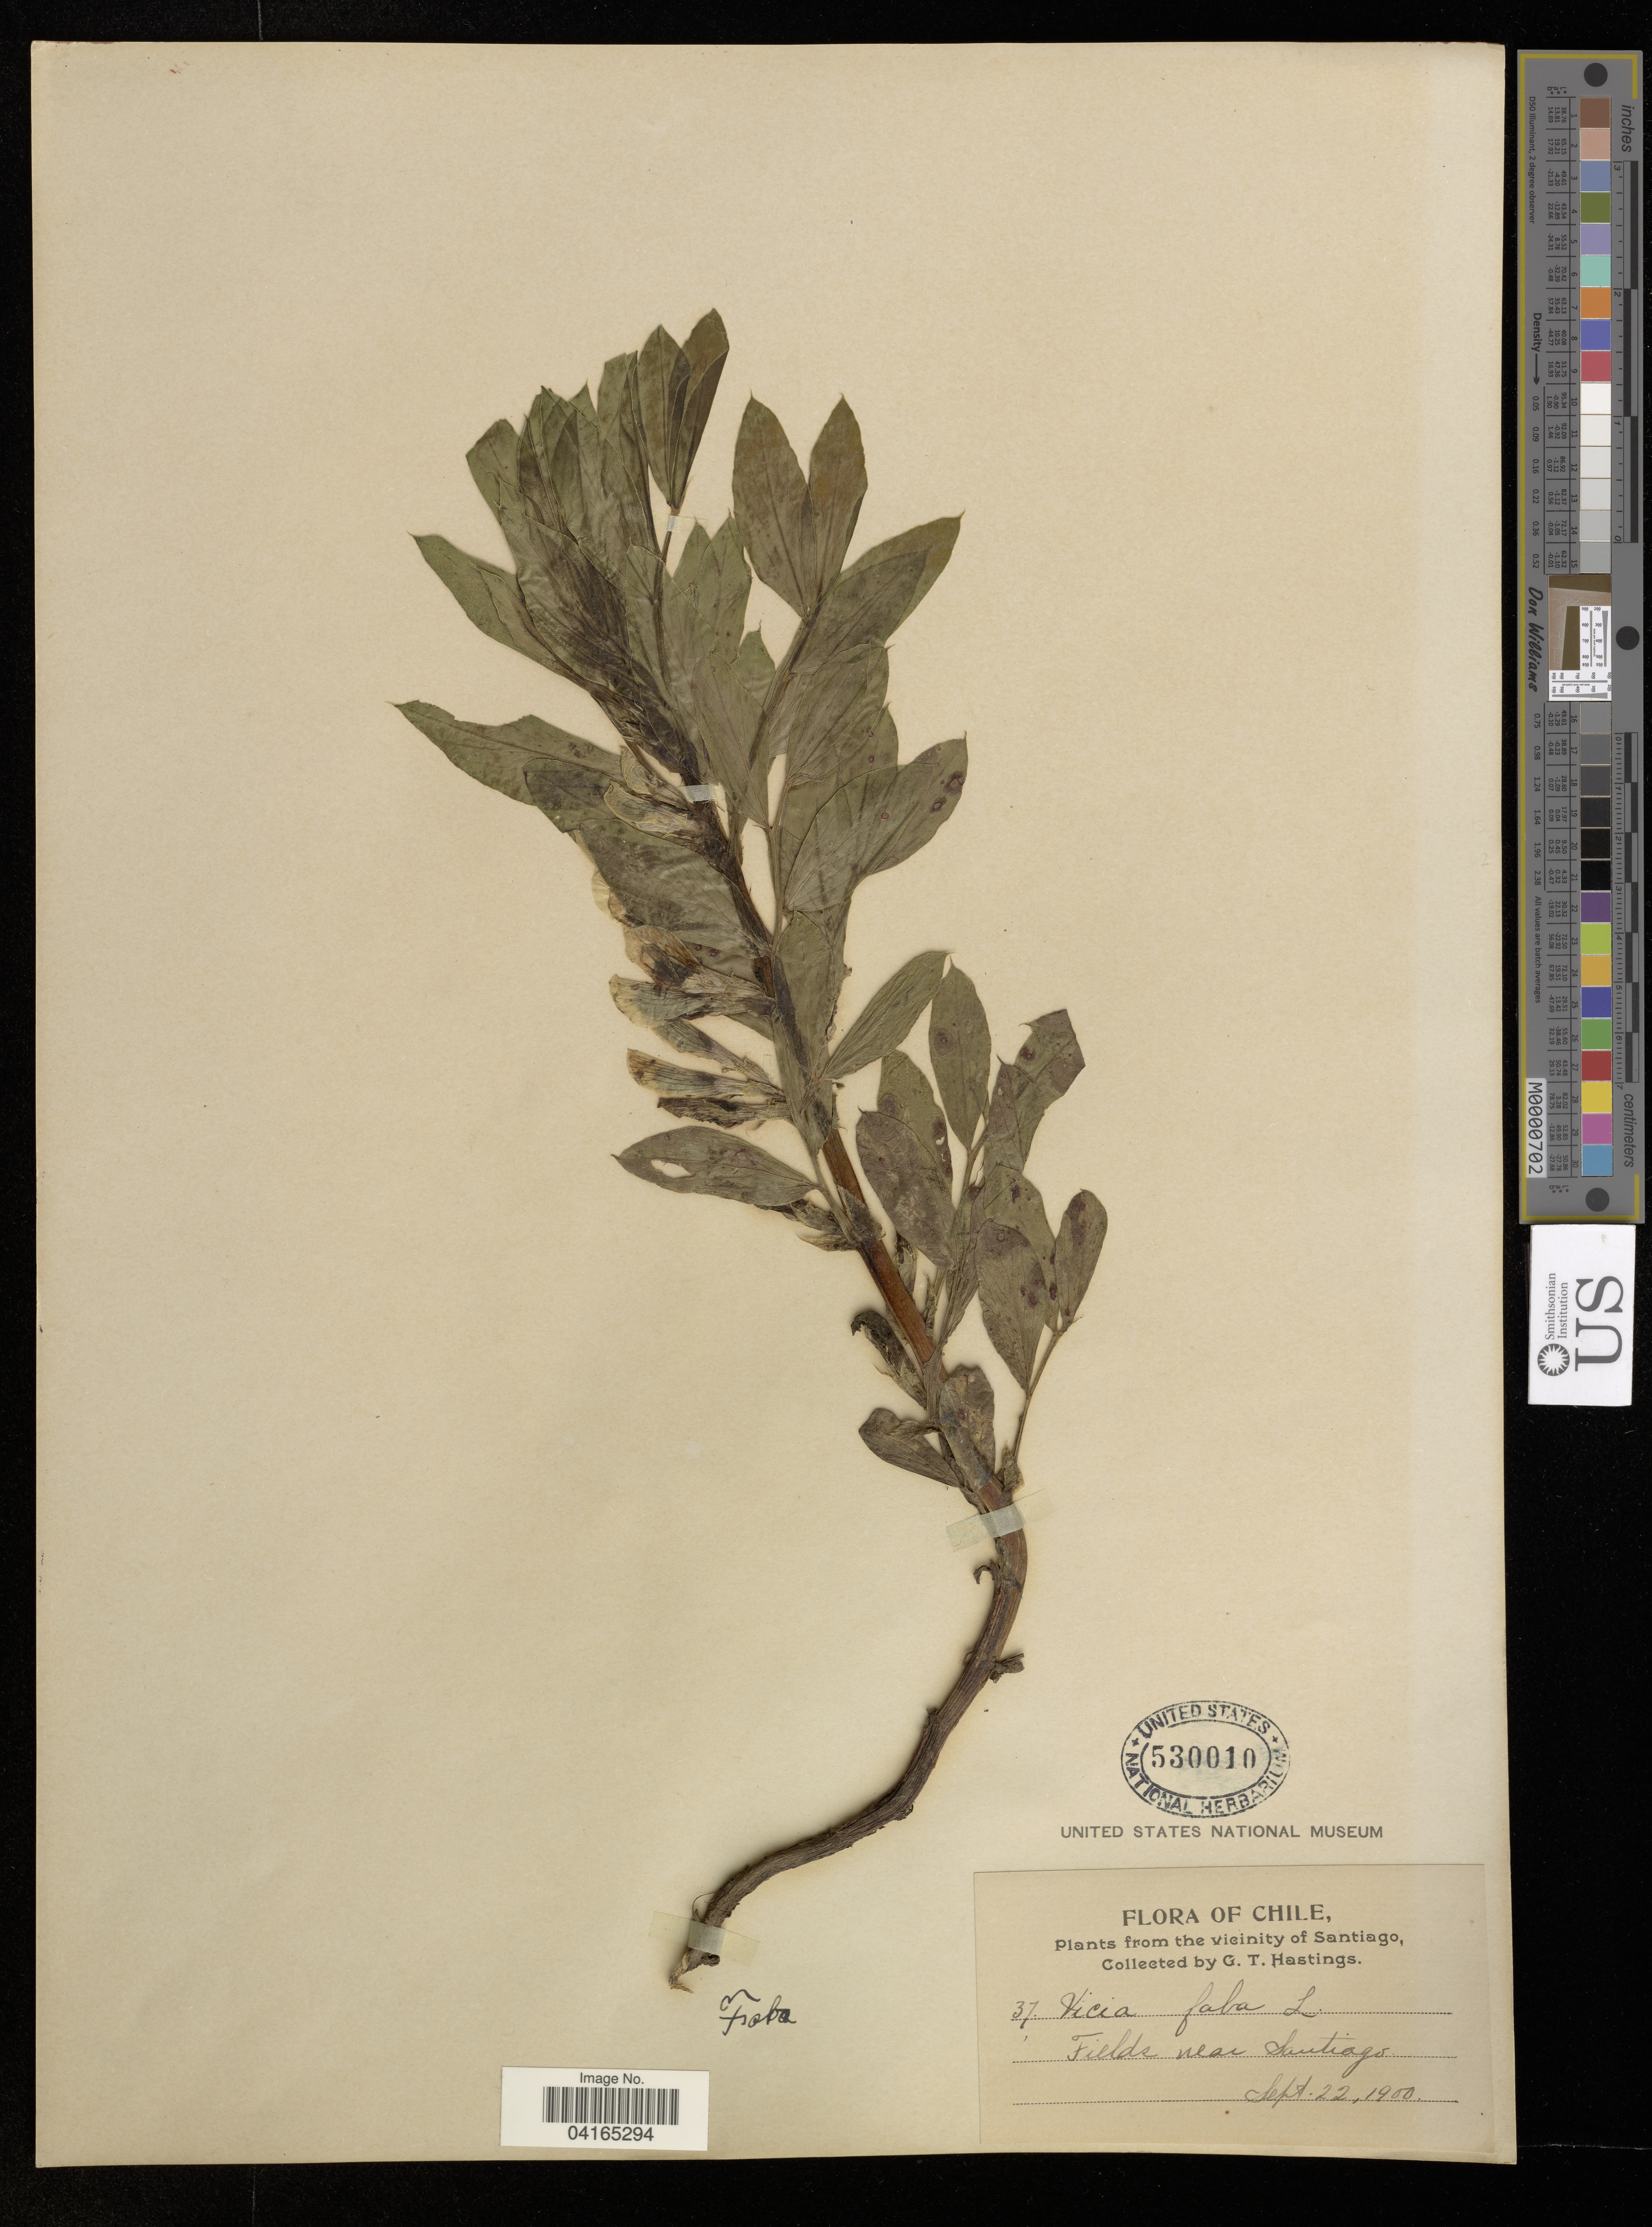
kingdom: Plantae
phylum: Tracheophyta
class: Magnoliopsida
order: Fabales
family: Fabaceae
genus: Vicia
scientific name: Vicia faba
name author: L.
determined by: Hechenleitner, Paulina, RBG Edinburgh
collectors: G. Hastings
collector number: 37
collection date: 1900-09-22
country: Chile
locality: The vicinity of Santiago. Fields near Santiago.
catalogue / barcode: US 530010